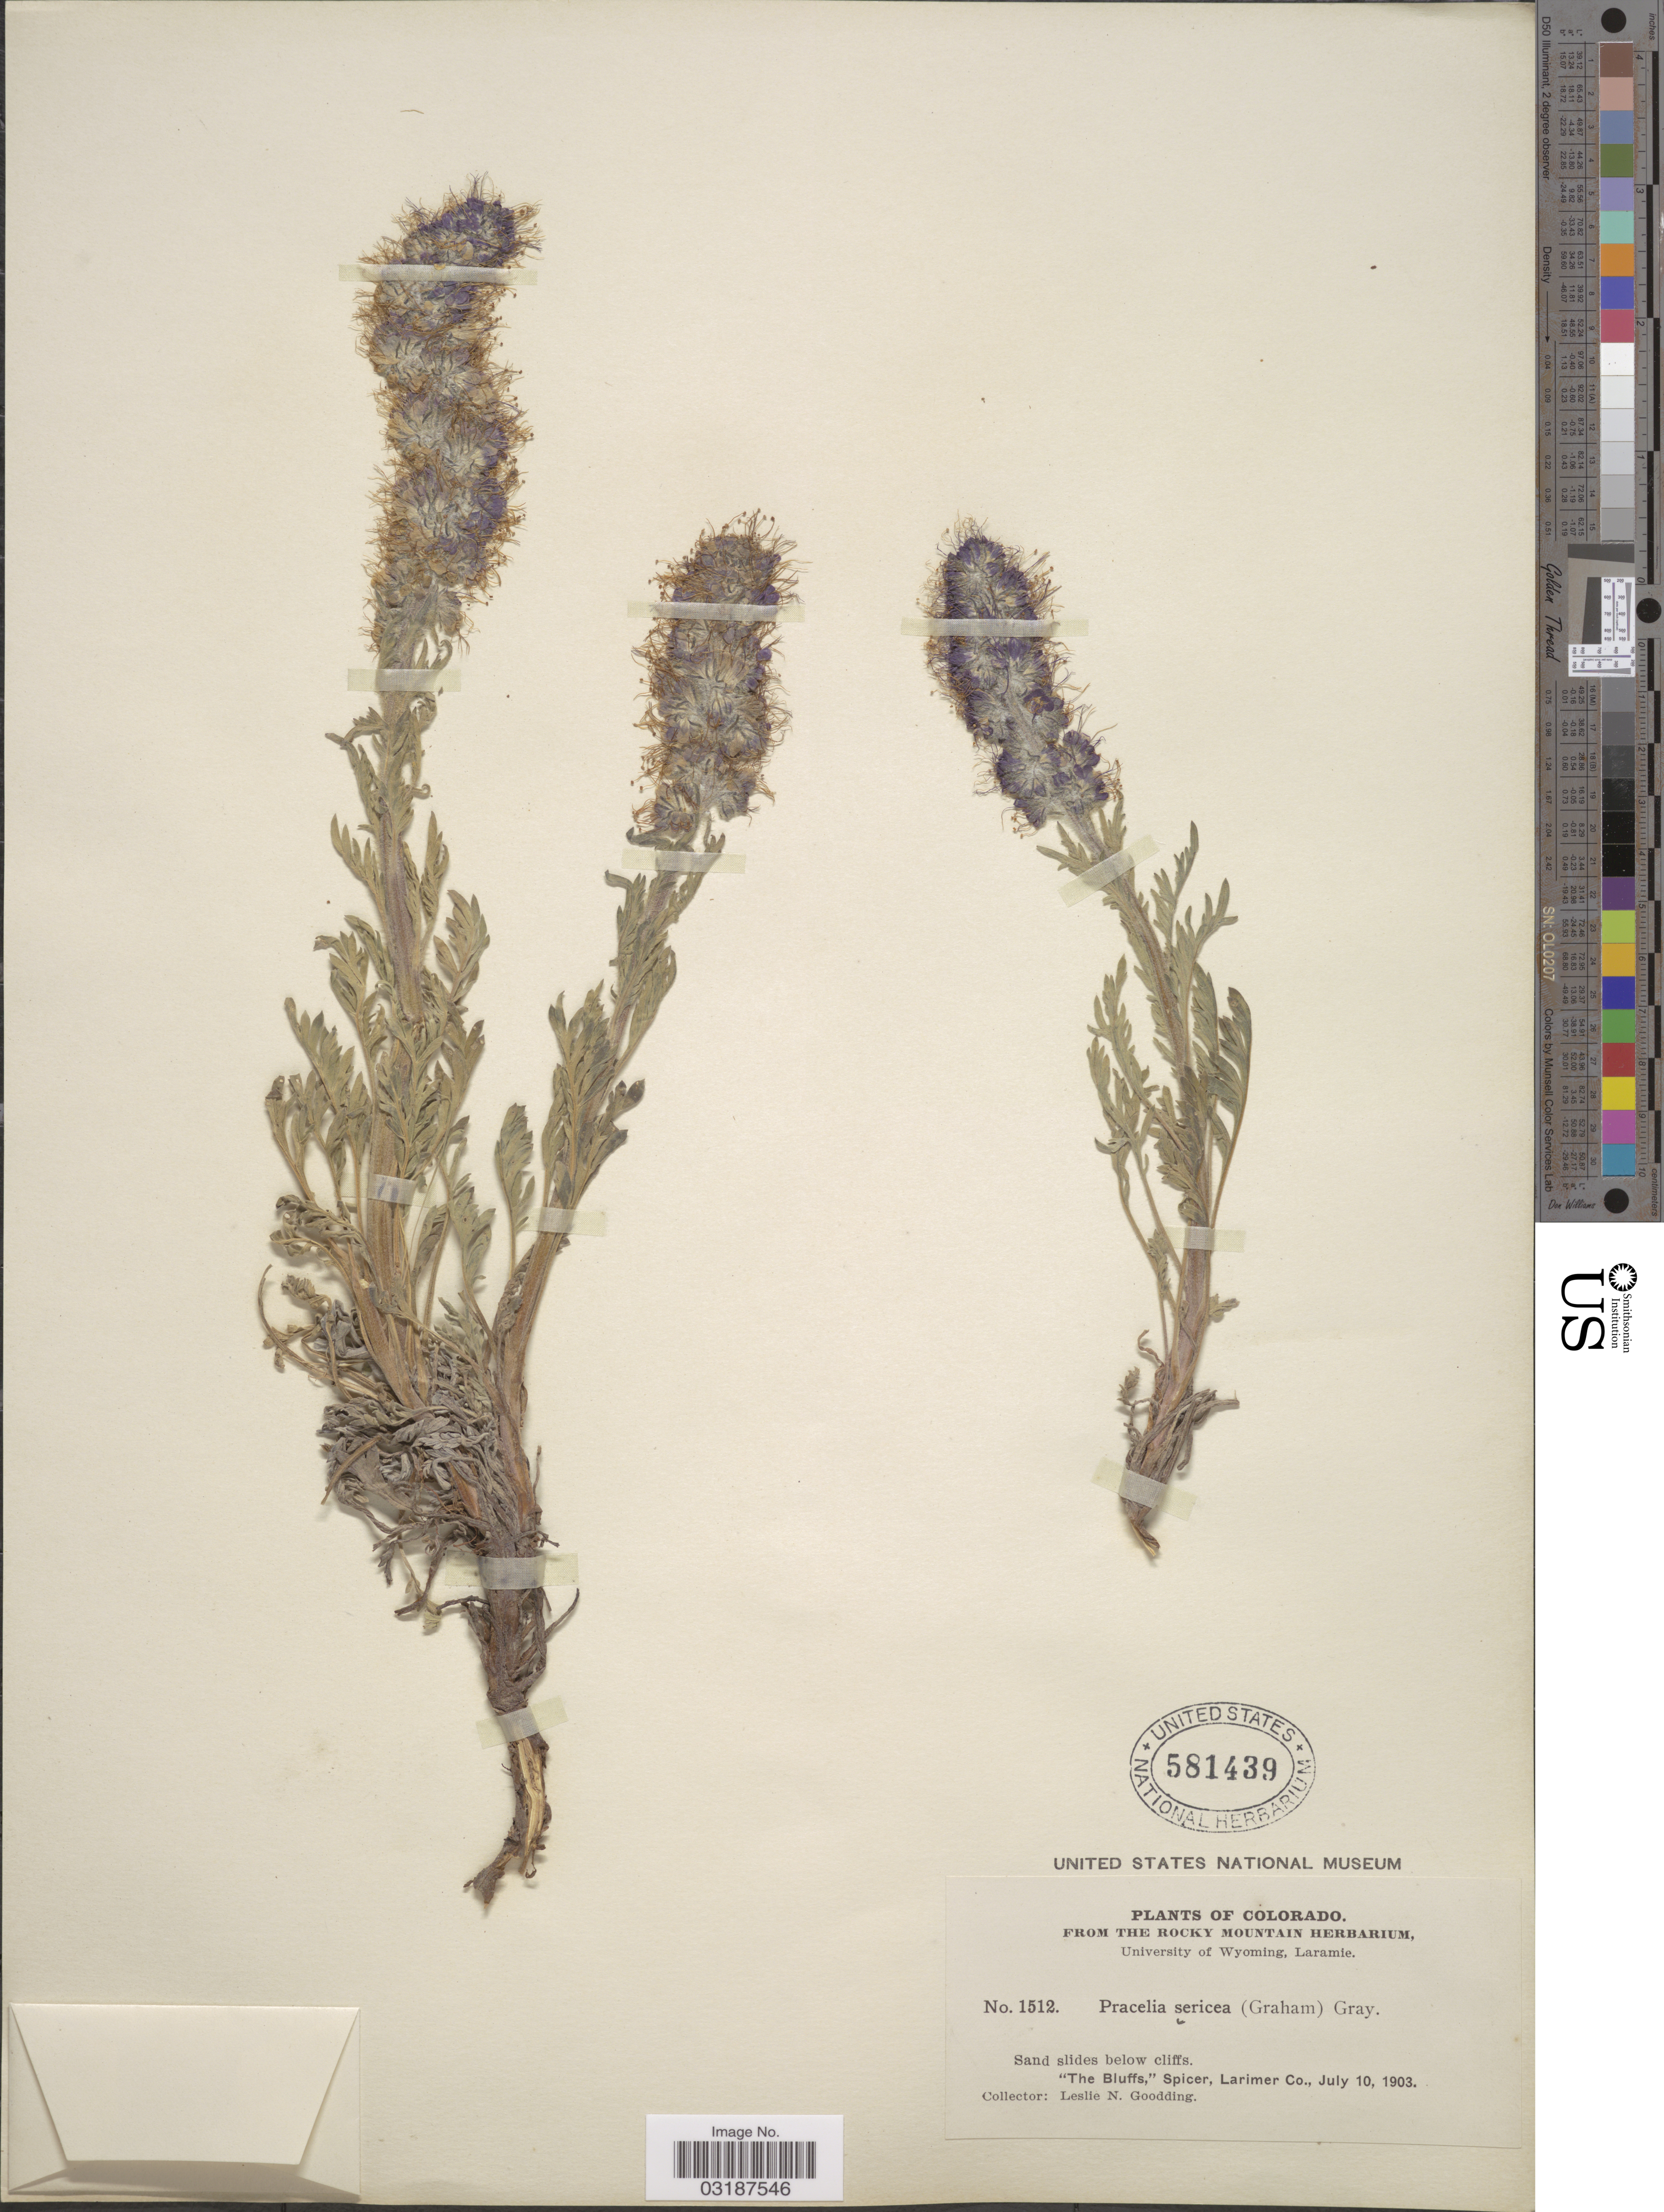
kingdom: Plantae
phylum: Tracheophyta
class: Magnoliopsida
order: Boraginales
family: Hydrophyllaceae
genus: Phacelia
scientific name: Phacelia sericea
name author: (Graham) A. Gray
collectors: L. N. Goodding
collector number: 1512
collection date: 1903-07-10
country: United States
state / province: Colorado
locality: The Bluffs,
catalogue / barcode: US 581439